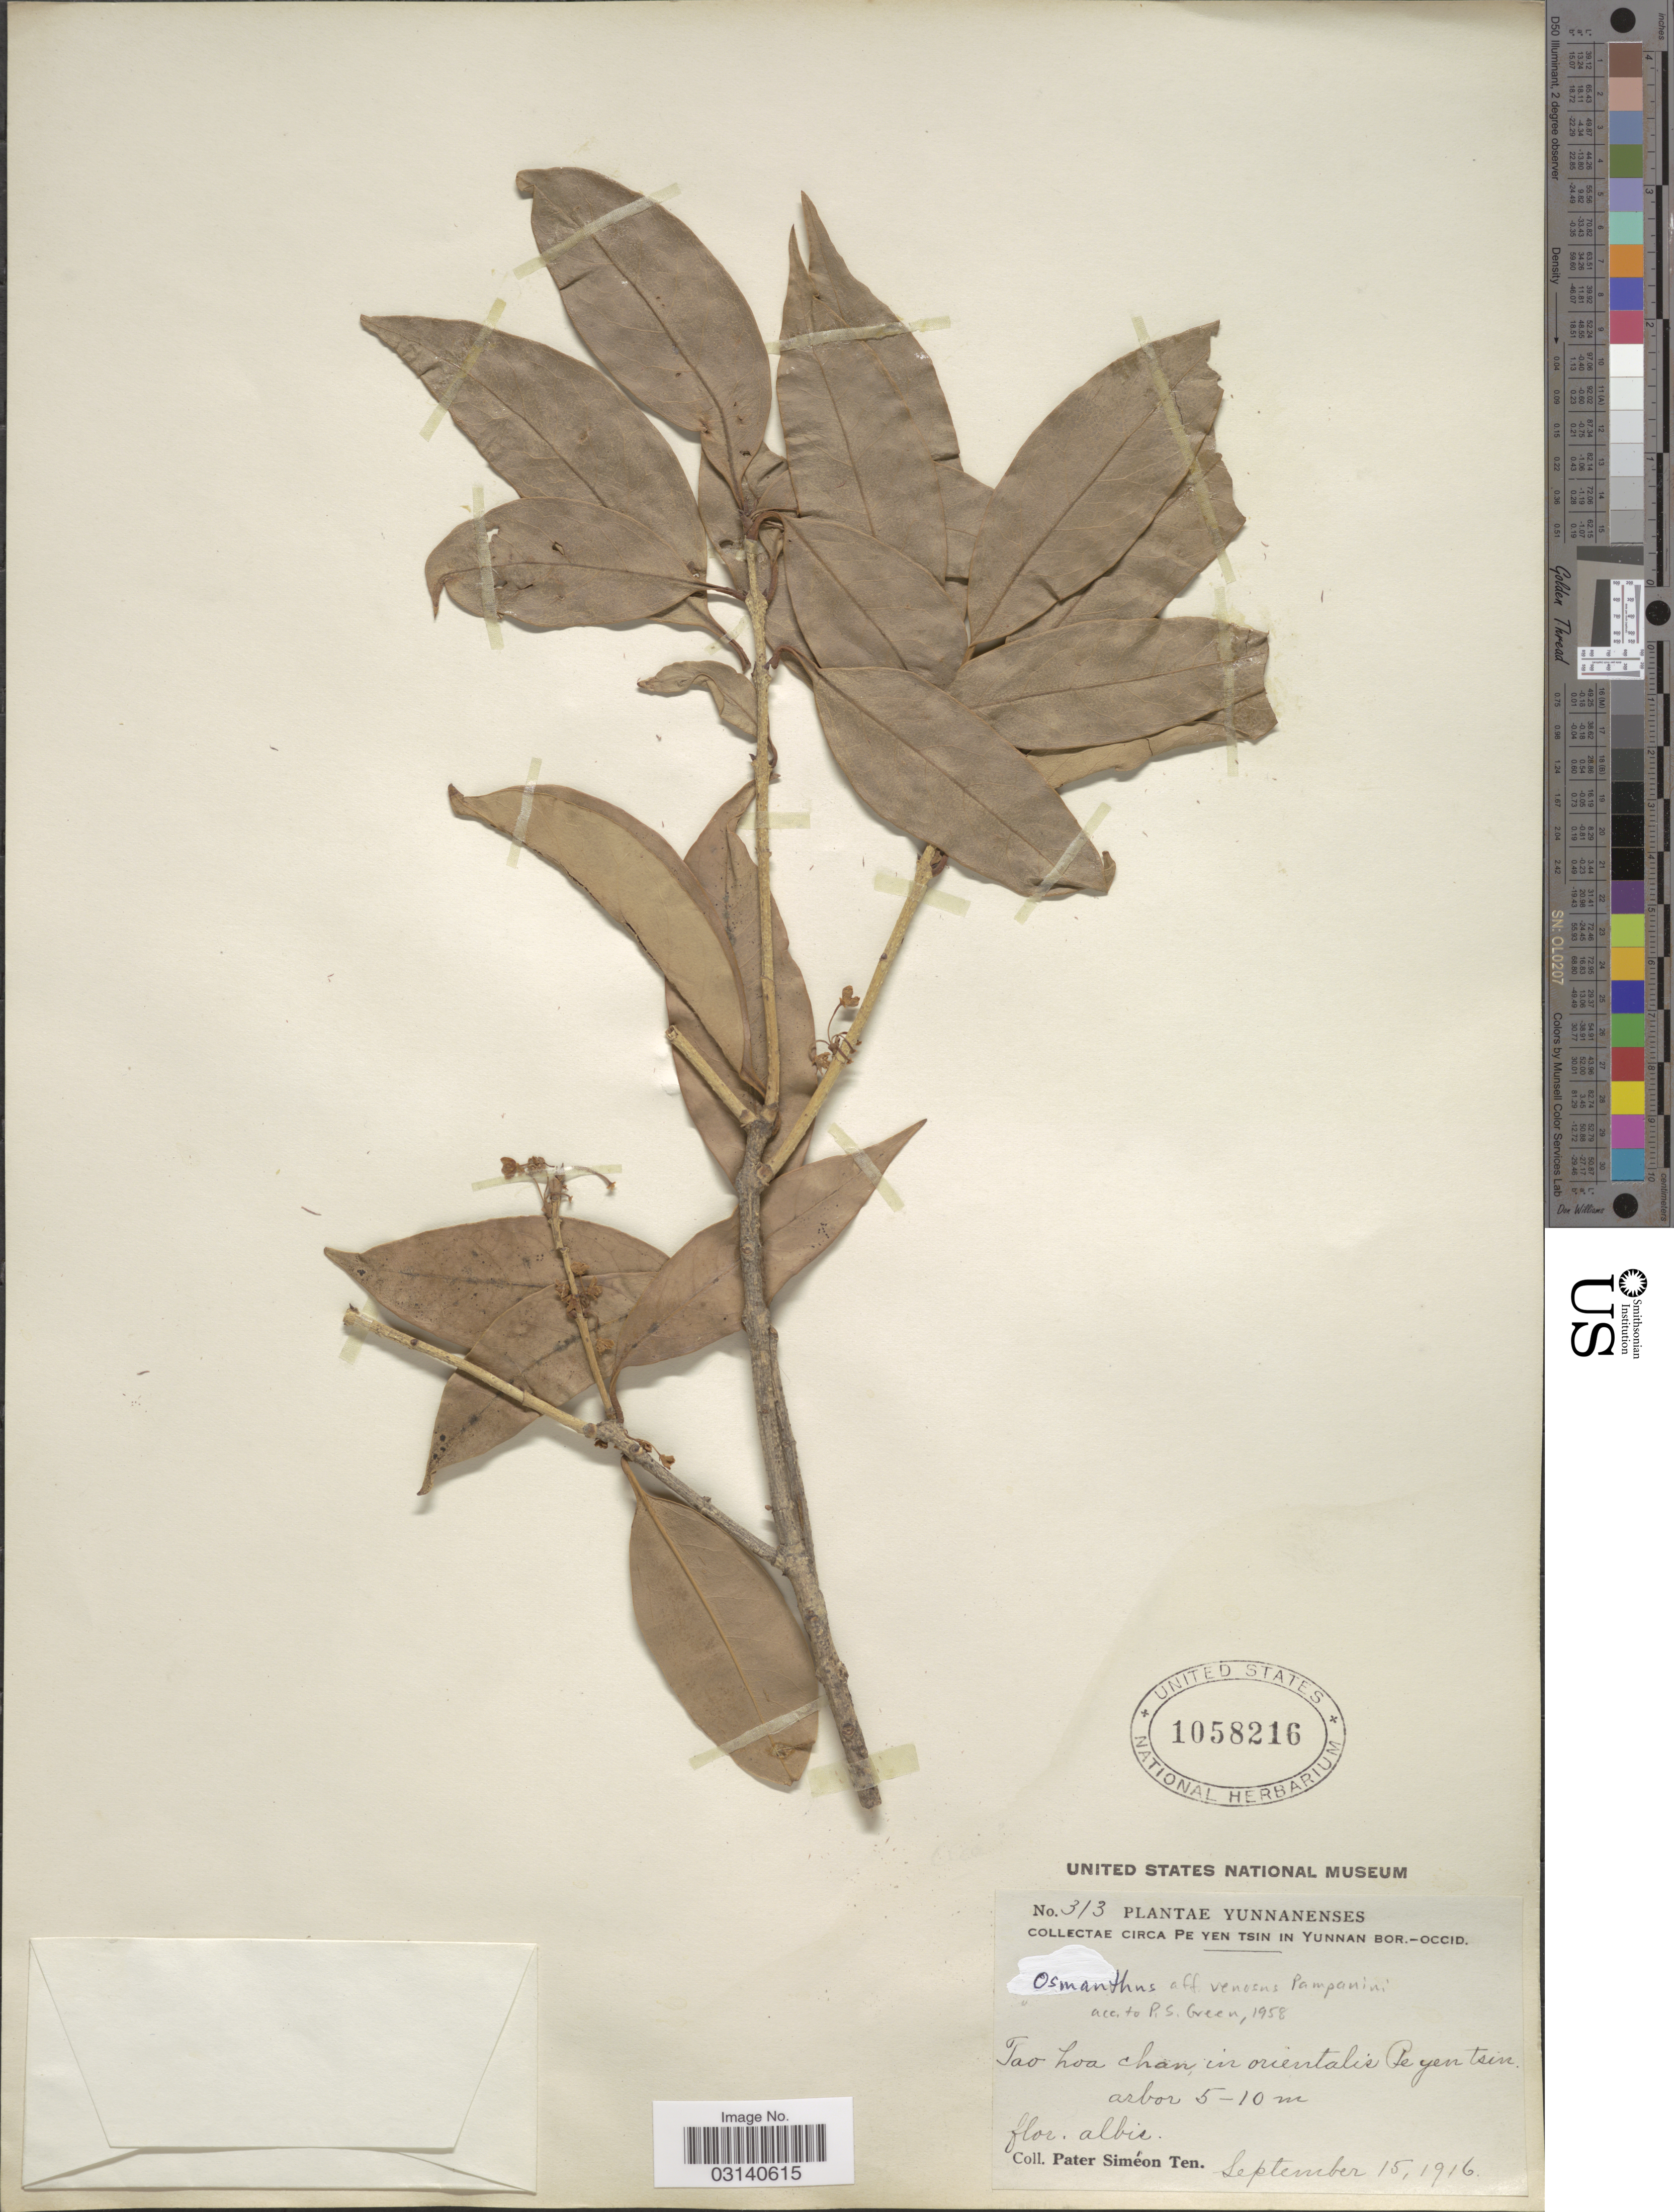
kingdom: Plantae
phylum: Tracheophyta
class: Magnoliopsida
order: Lamiales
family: Oleaceae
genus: Osmanthus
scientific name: Osmanthus venosus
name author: Pamp.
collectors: P. S. Ten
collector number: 313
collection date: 1916-09-15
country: China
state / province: Yunnan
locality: Yunnanenses, Circa Pe Yen Tsin in Yunnan Bor.-Occid., Tao Loa [interpreted] chan in orientalis Pe yen tsin.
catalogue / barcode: US 1058216